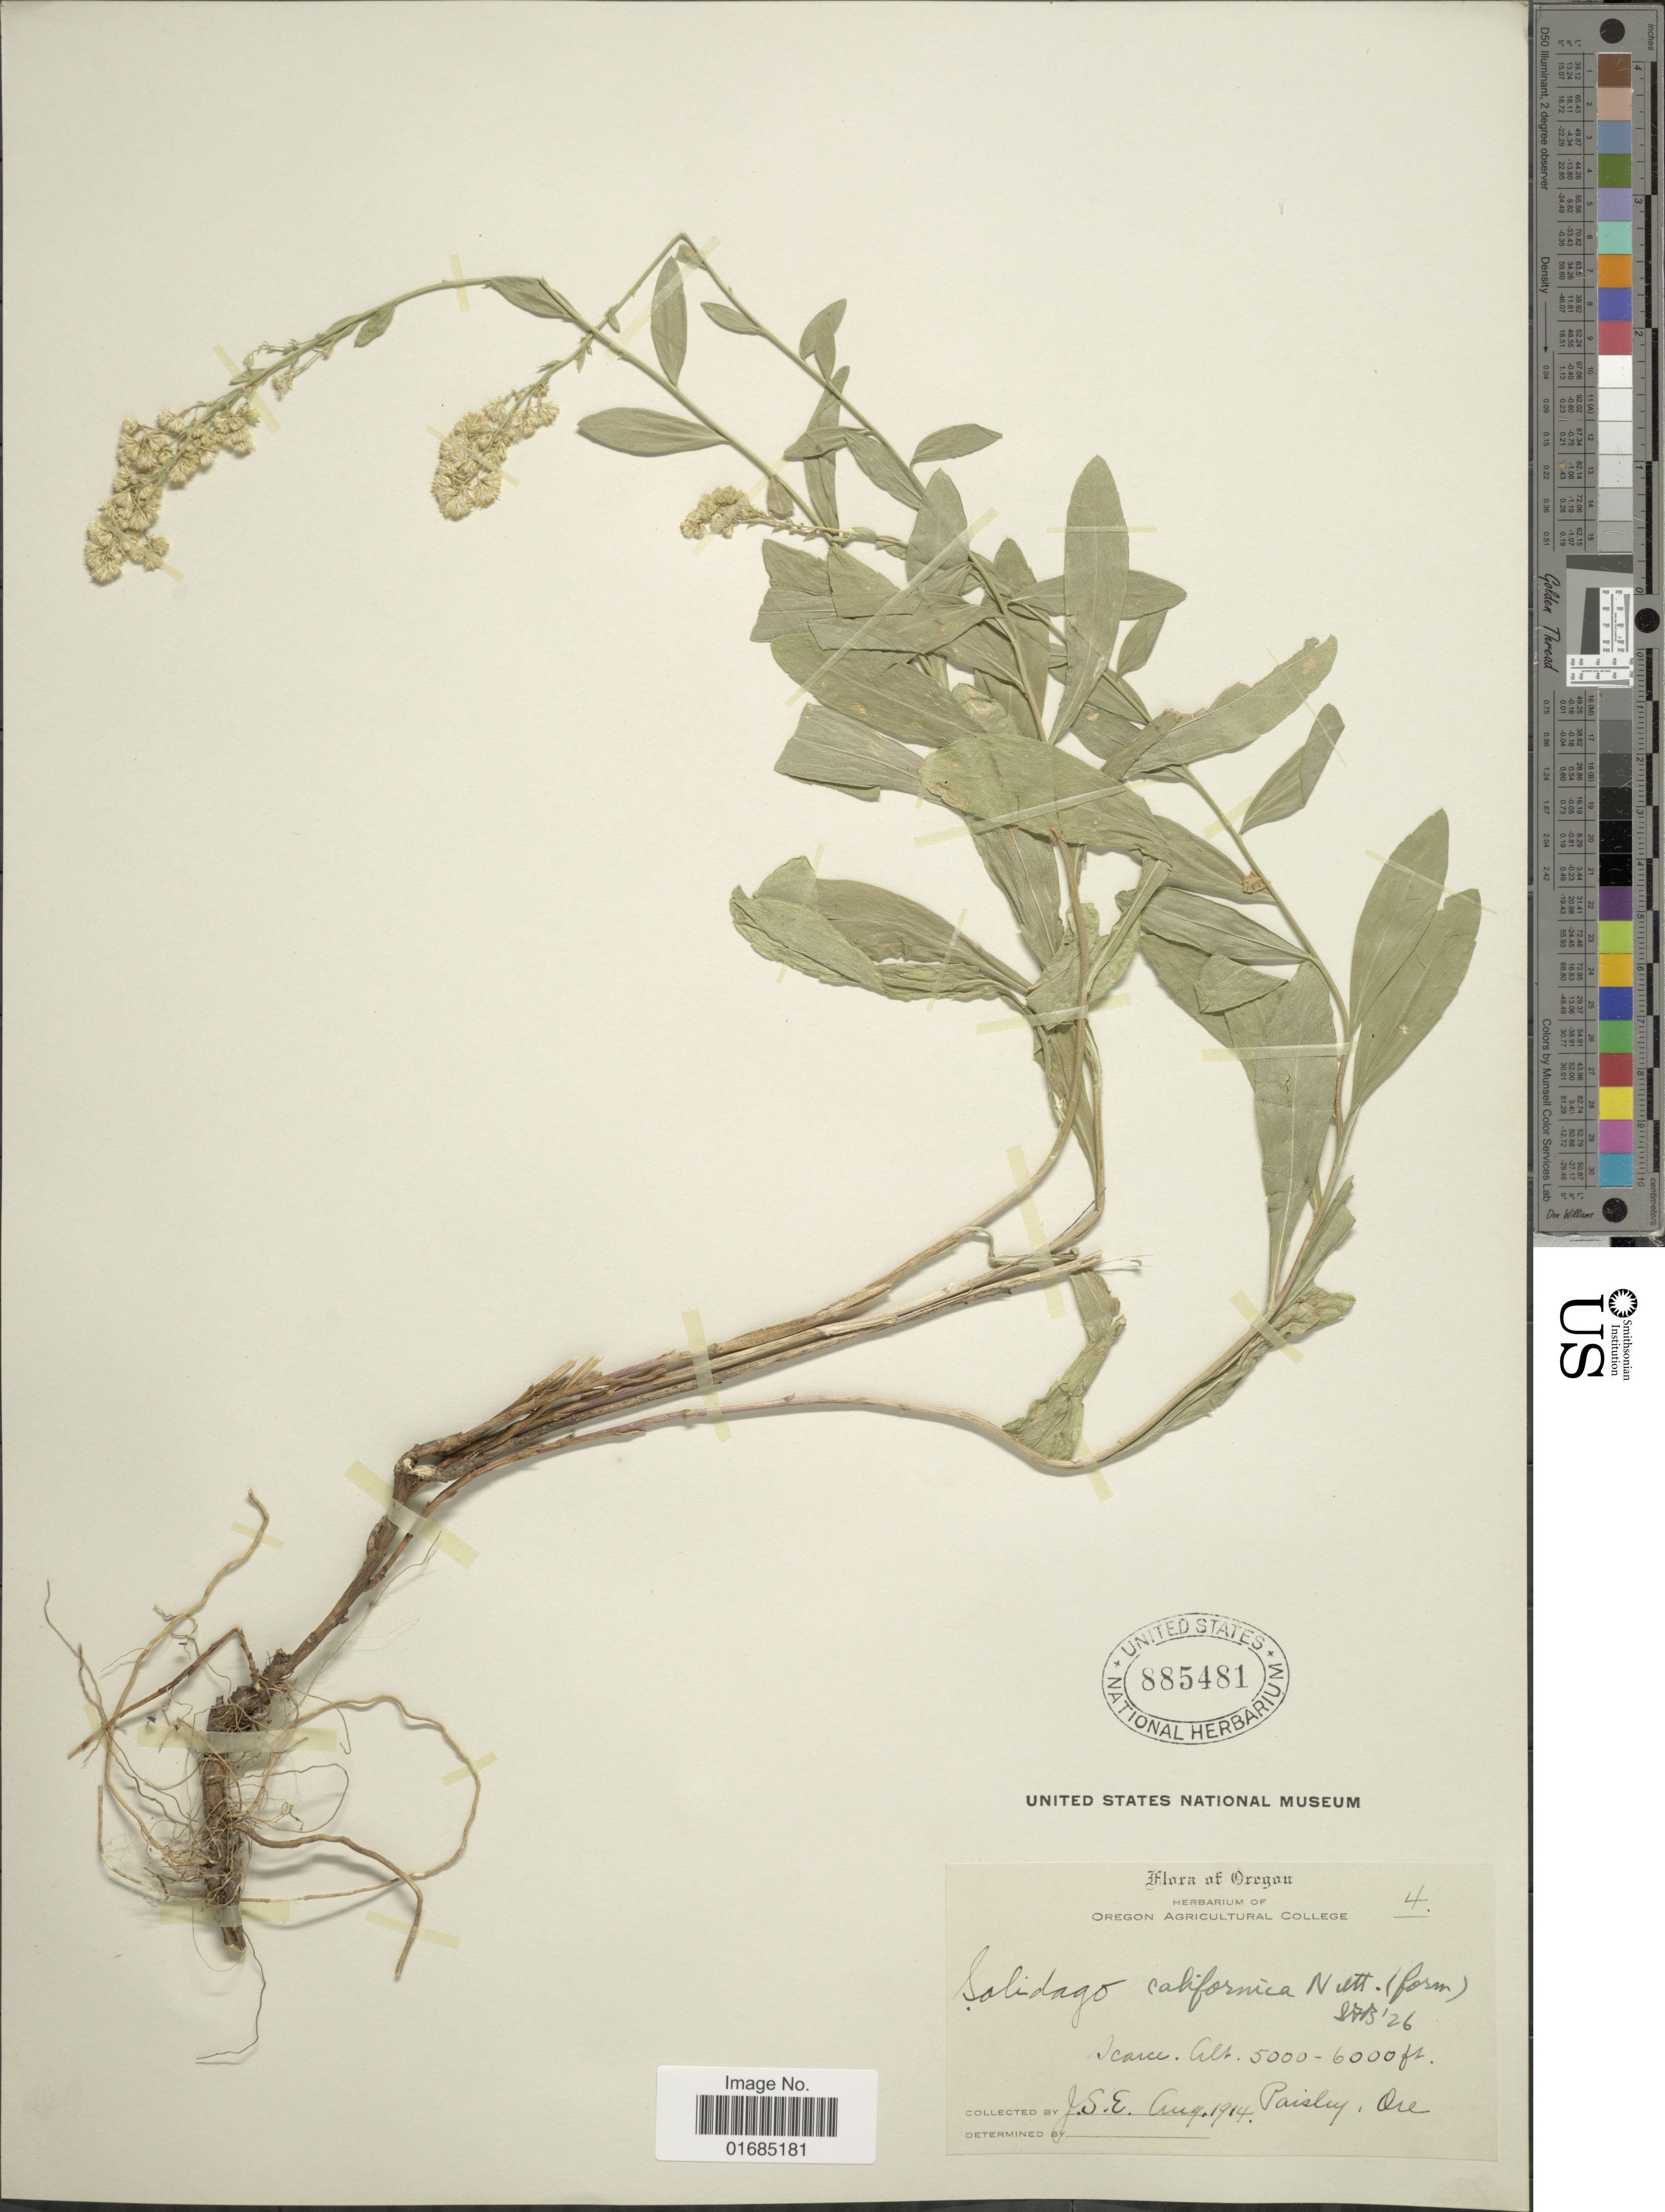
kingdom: Plantae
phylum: Tracheophyta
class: Magnoliopsida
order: Asterales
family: Asteraceae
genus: Solidago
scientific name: Solidago californica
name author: Nutt.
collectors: J. S. E.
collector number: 4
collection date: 1914-08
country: United States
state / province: Oregon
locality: Paisly, Ore.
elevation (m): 1524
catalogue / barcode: US 885481